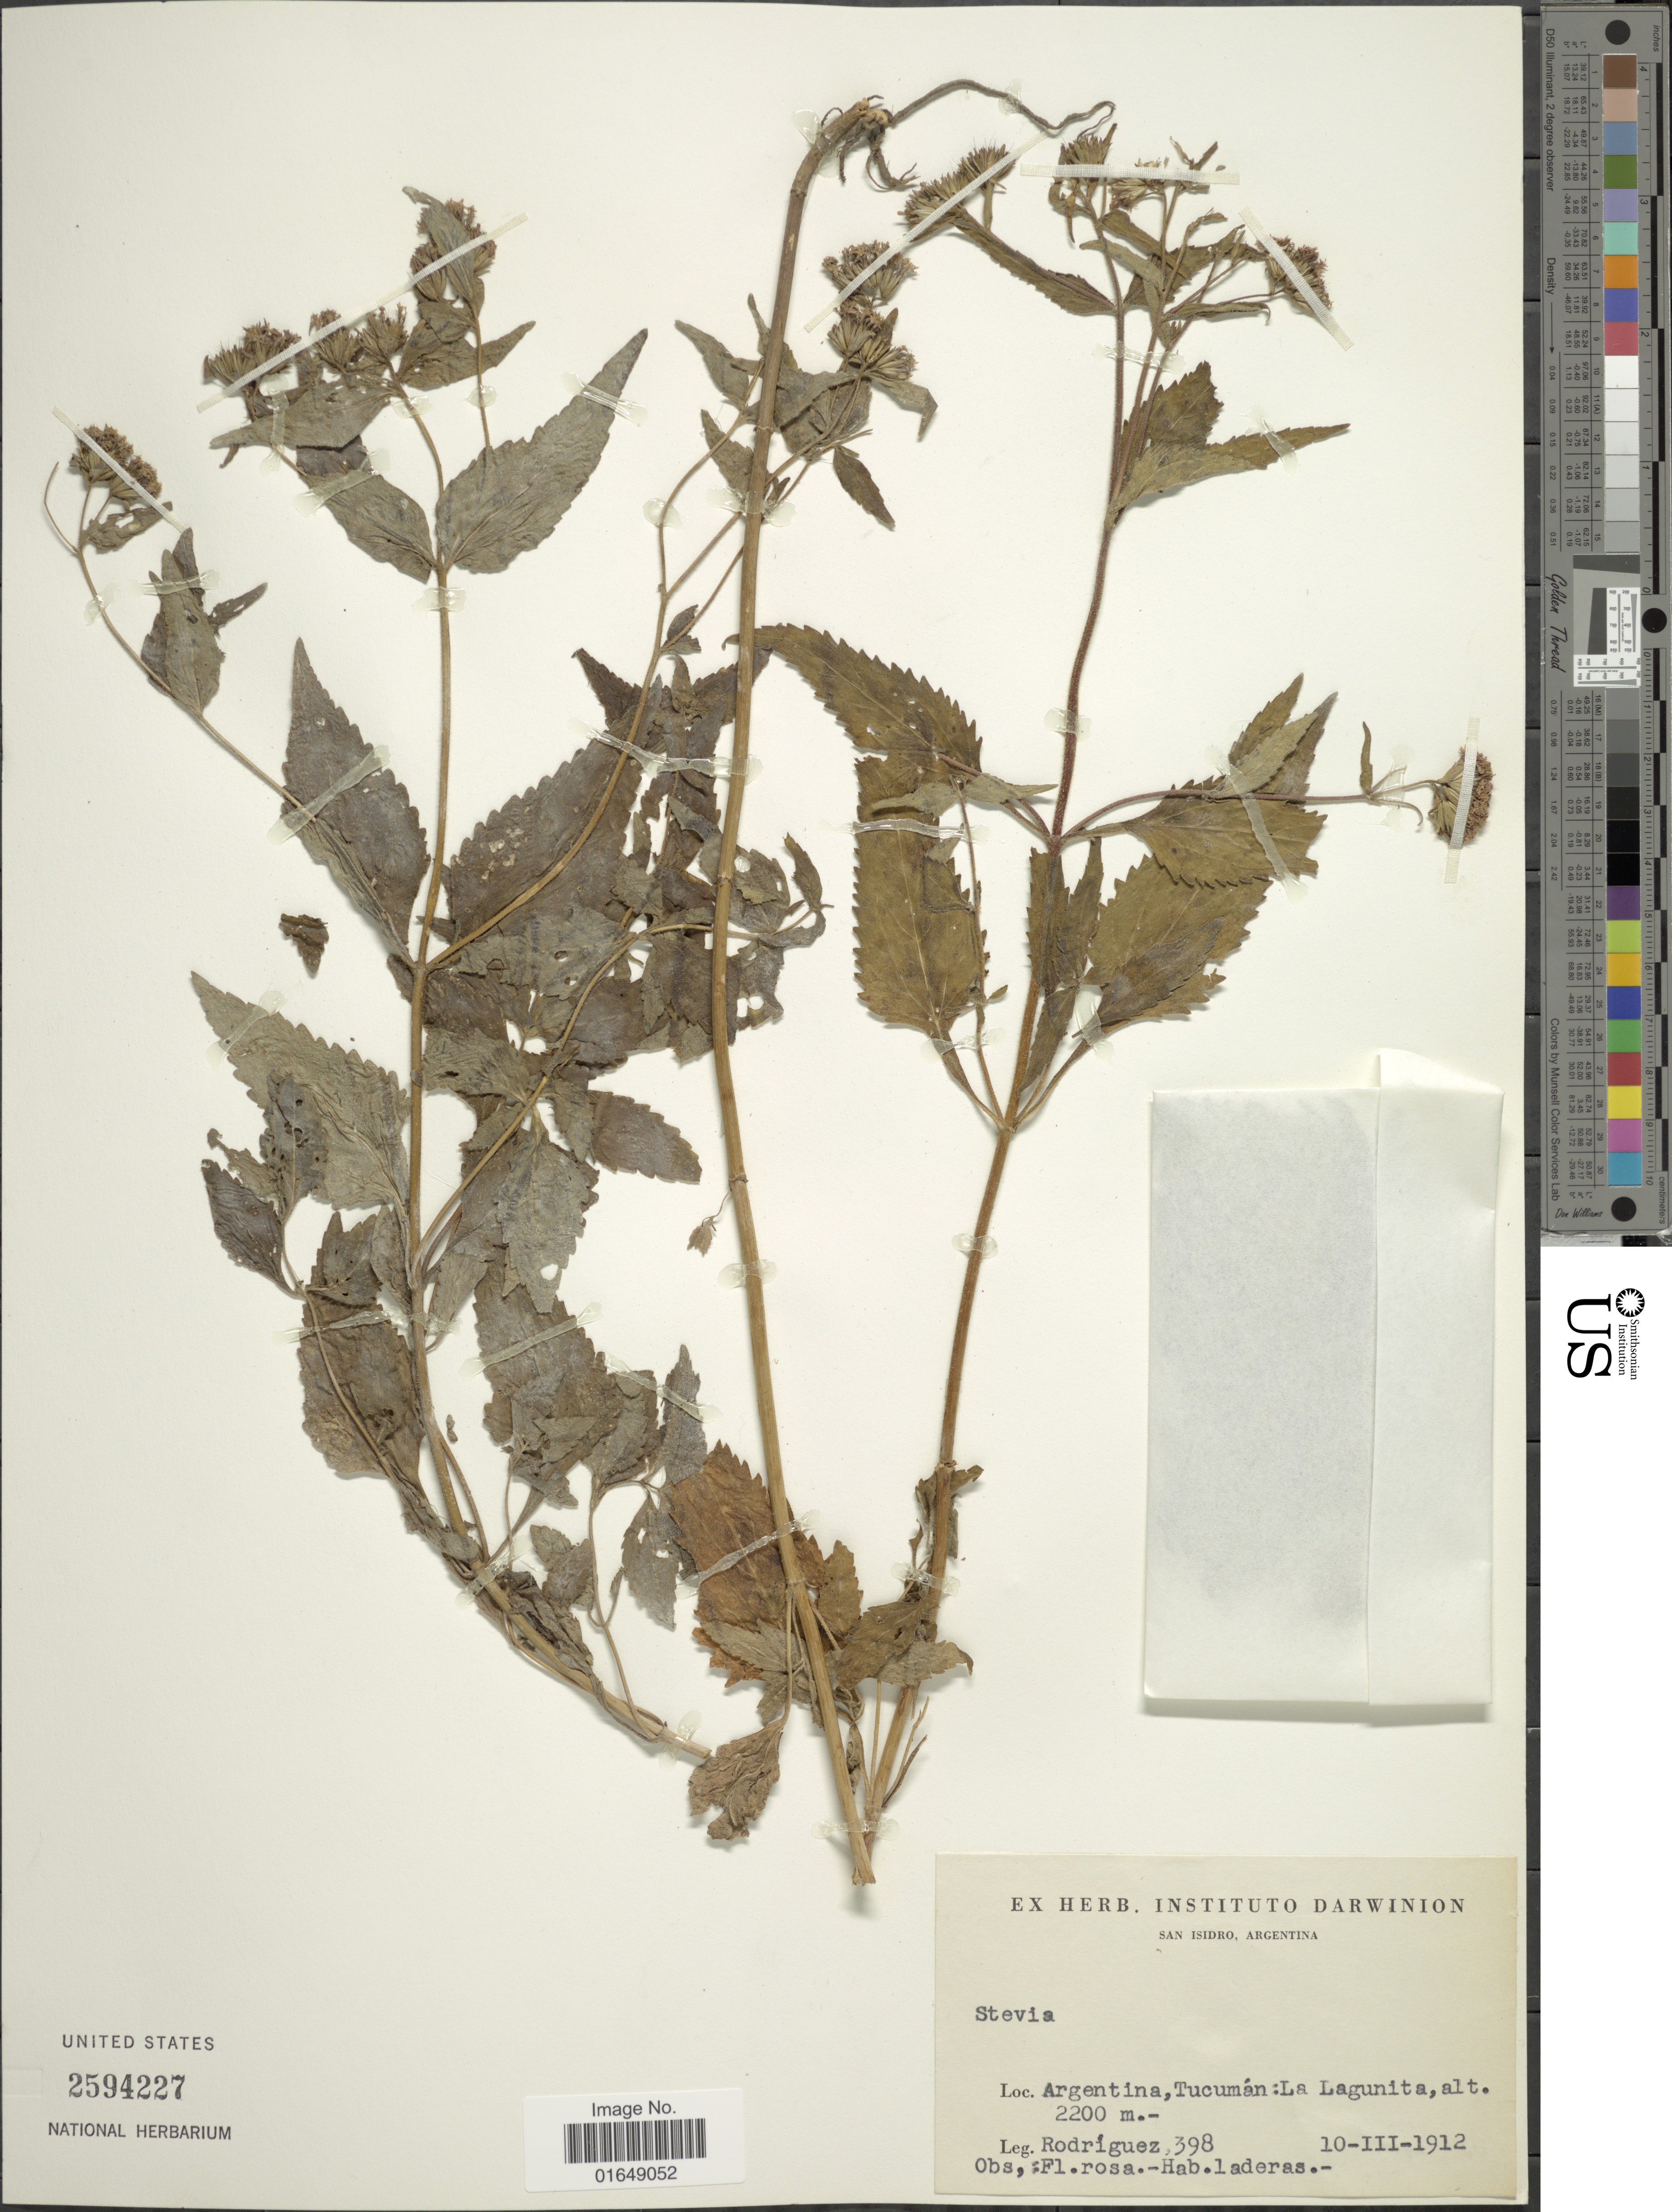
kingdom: Plantae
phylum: Tracheophyta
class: Magnoliopsida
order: Asterales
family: Asteraceae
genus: Stevia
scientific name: Stevia sp.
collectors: Rodriguez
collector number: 398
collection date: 1912-03-10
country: Argentina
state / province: Tucuman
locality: La Lagunita.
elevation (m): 2200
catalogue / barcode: US 2594227